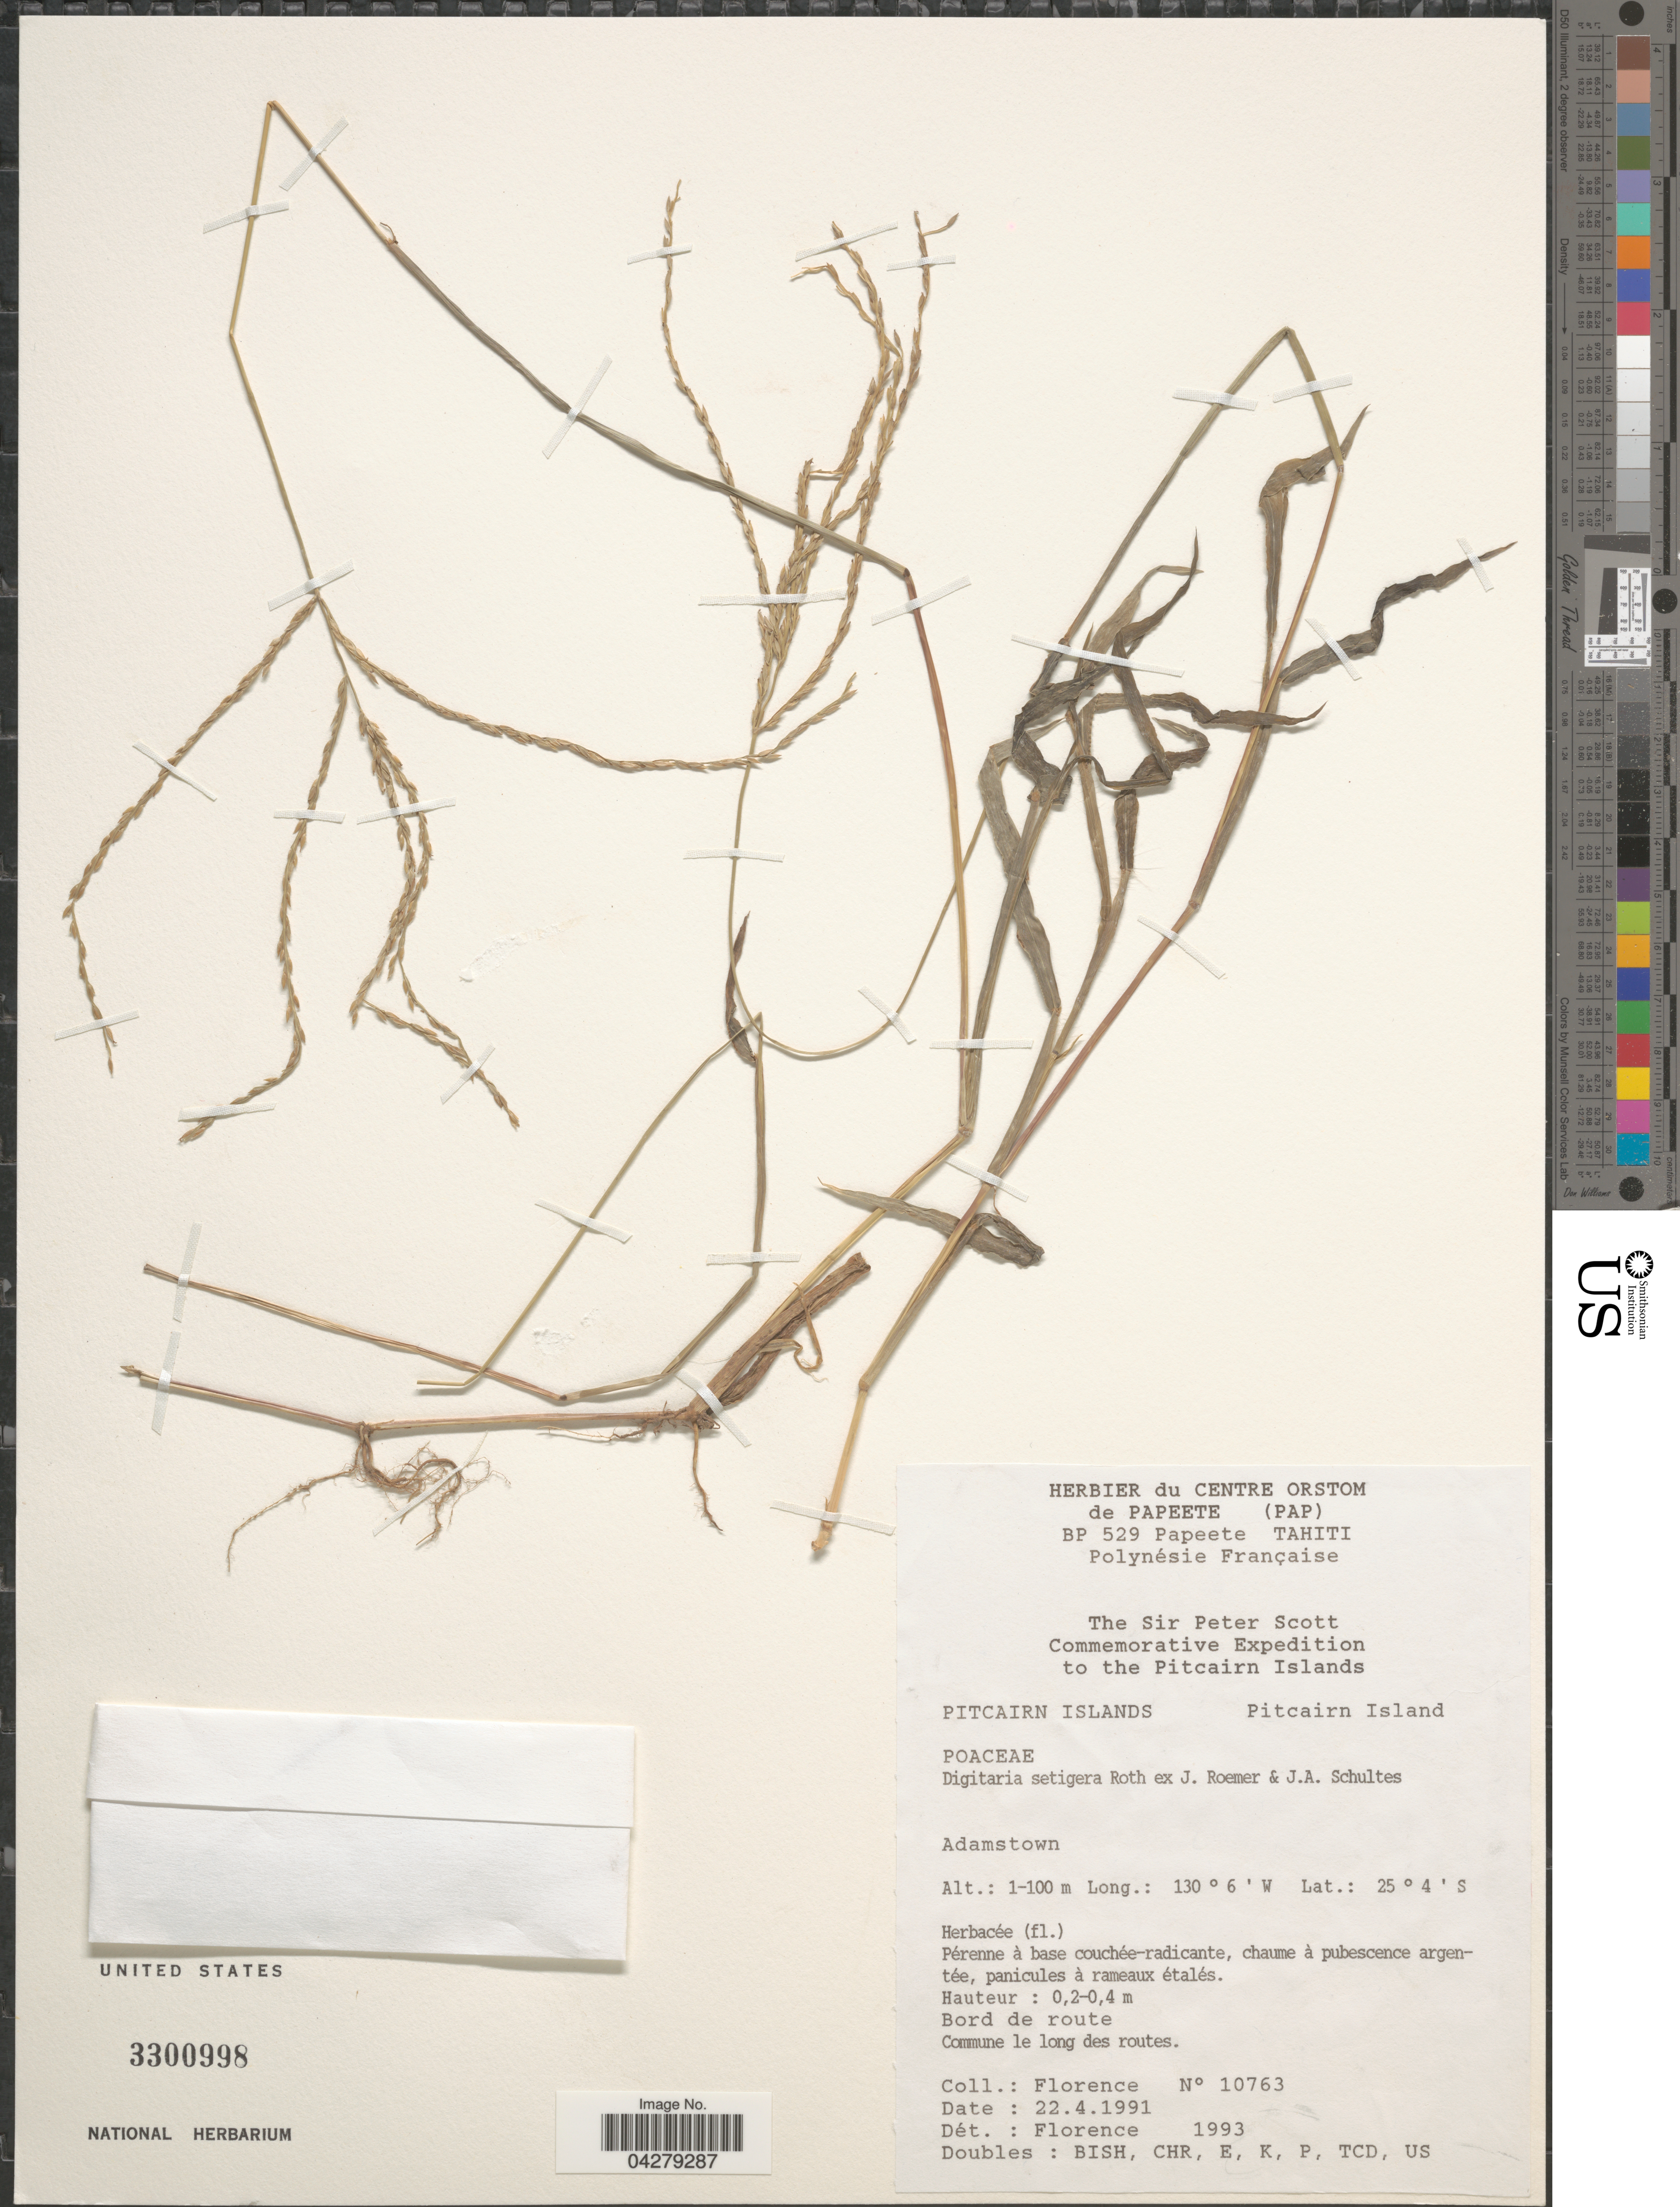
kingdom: Plantae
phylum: Tracheophyta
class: Liliopsida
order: Poales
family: Poaceae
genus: Digitaria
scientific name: Digitaria setigera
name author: Roth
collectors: -. Florence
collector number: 10763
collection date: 1991-04-22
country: Pitcairn Islands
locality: The Sir Peter Scott Commemorative Expedition to the Pitcairn Islands. Pitcairn Island. Pitcairn Islands. Adamstown.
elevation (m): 1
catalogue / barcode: US 3300998